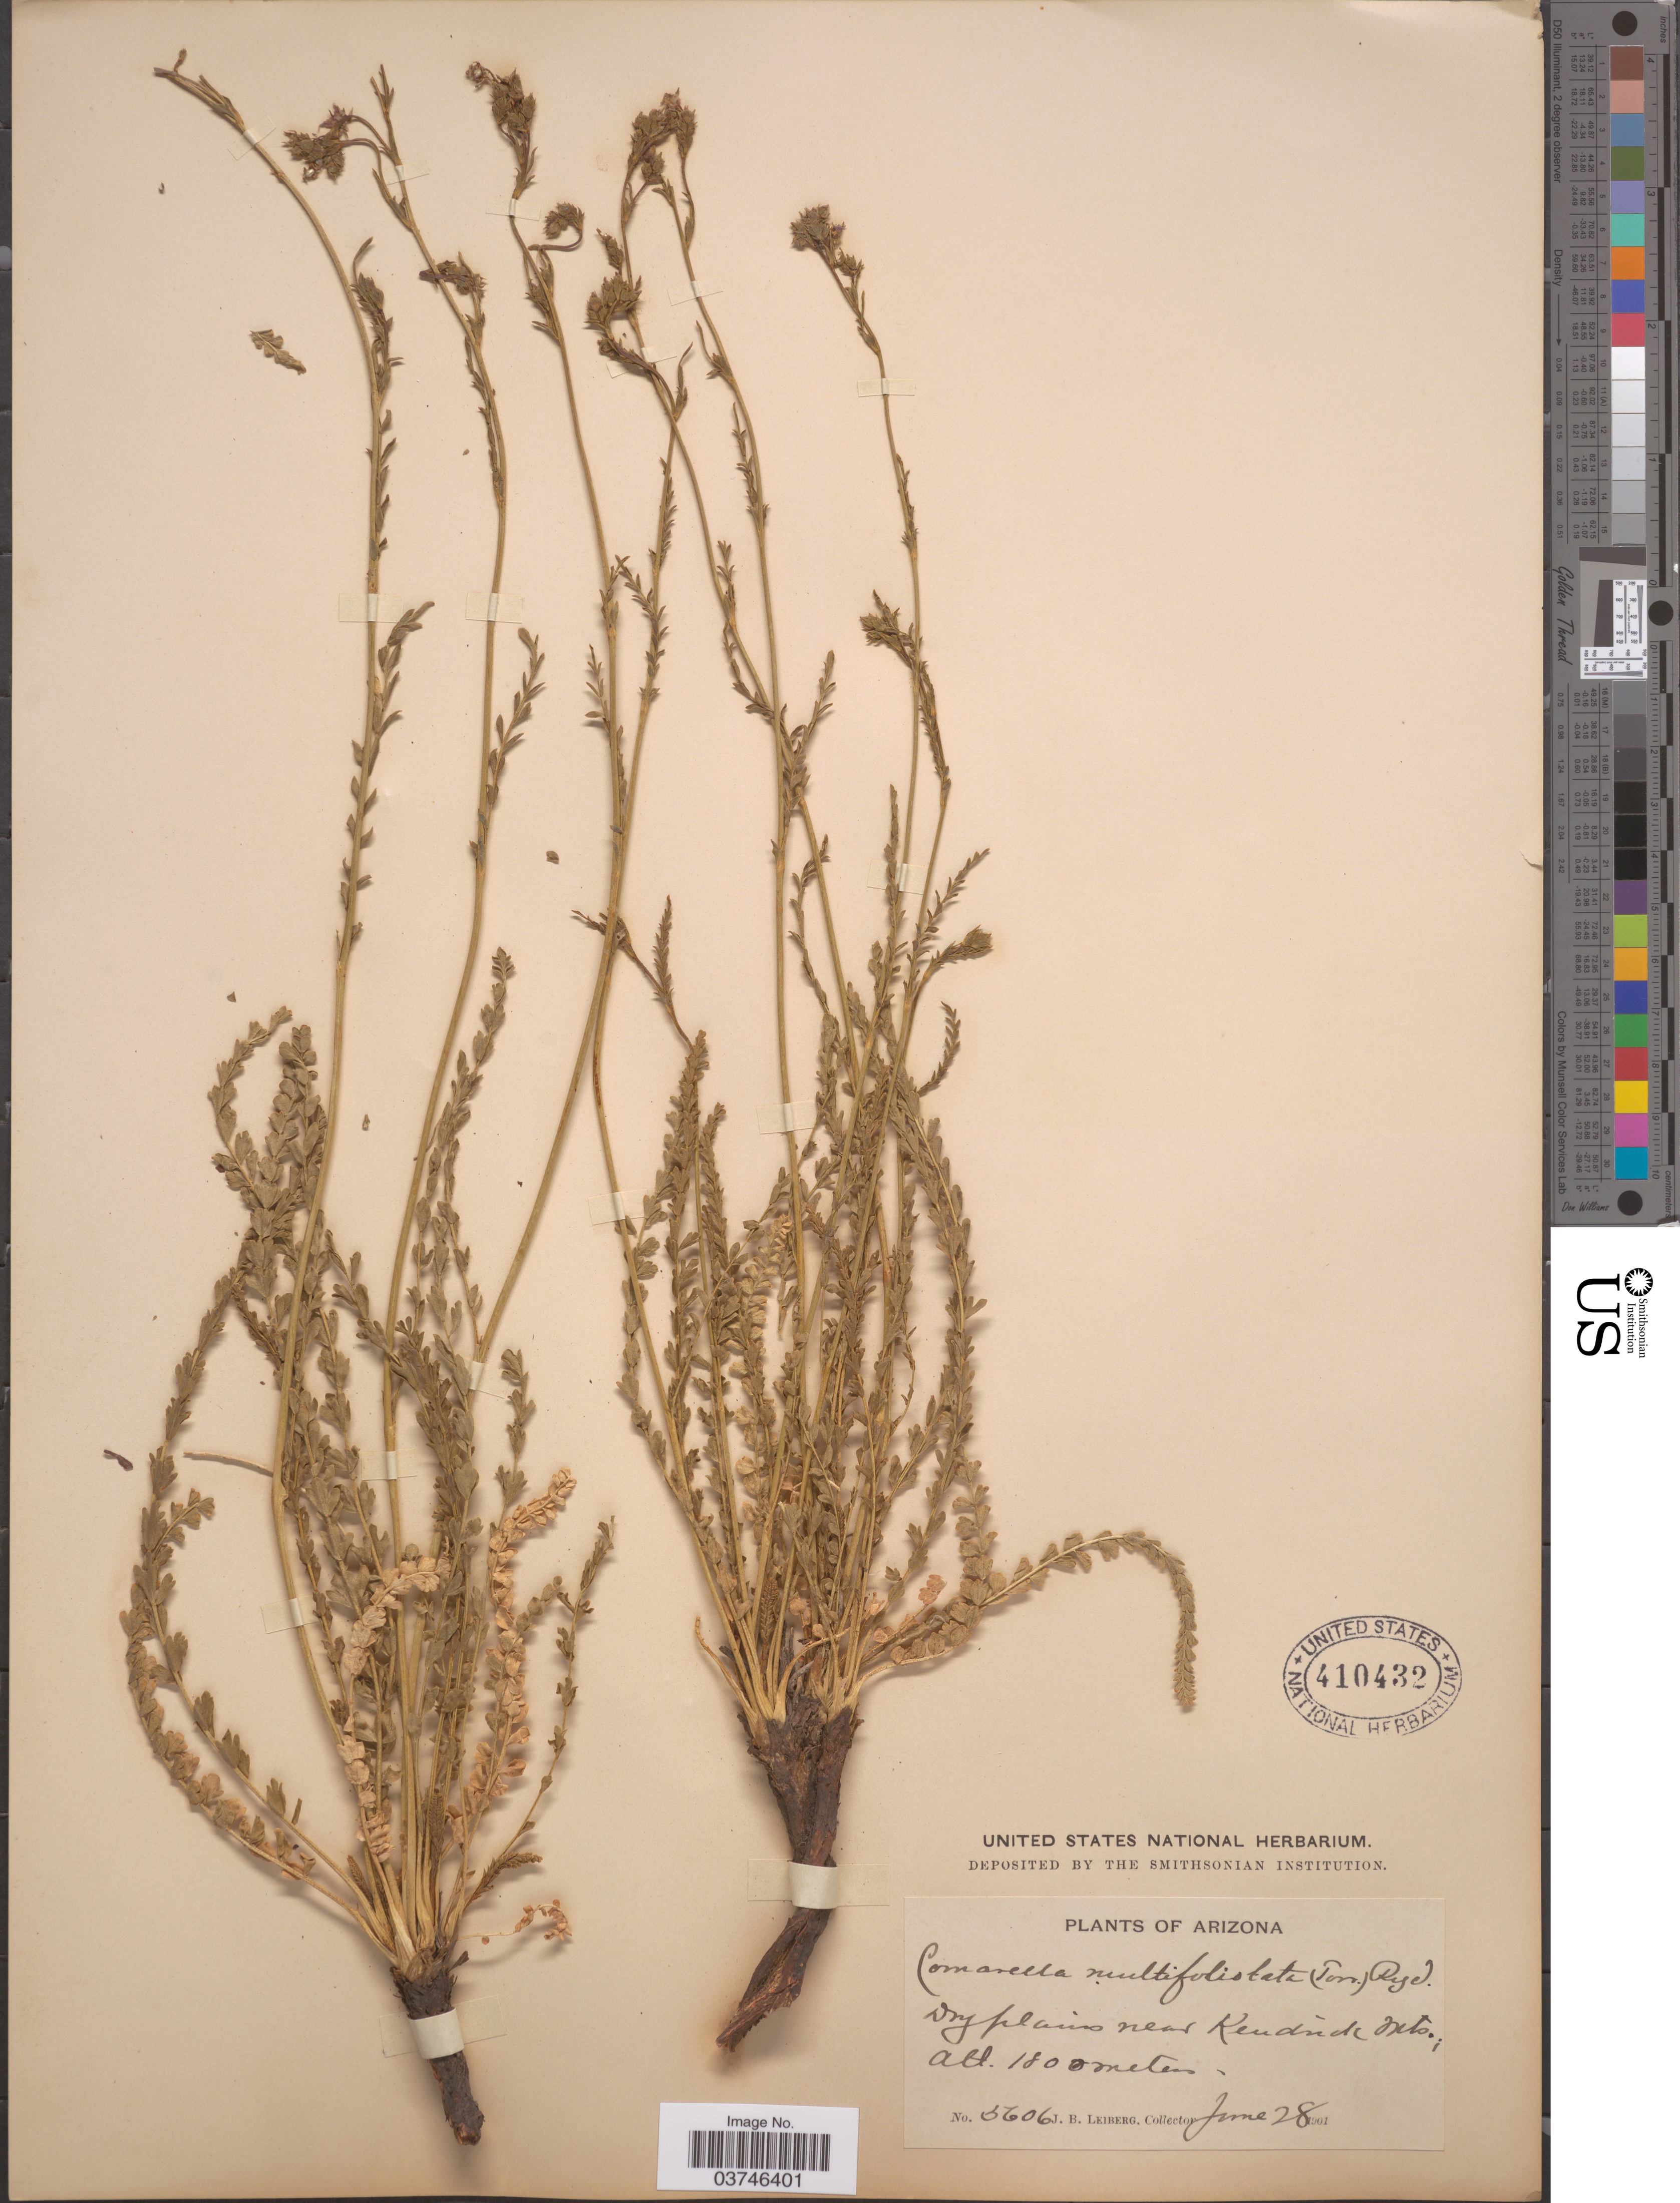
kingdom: Plantae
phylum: Tracheophyta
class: Magnoliopsida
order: Rosales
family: Rosaceae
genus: Potentilla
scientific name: Potentilla multifoliolata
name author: (Torr.) Kearney & Peebles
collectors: J. B. Leiberg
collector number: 5606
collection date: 1901-06-28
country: United States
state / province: Arizona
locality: Near Kendrick Mts.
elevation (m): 1800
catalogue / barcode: US 410432